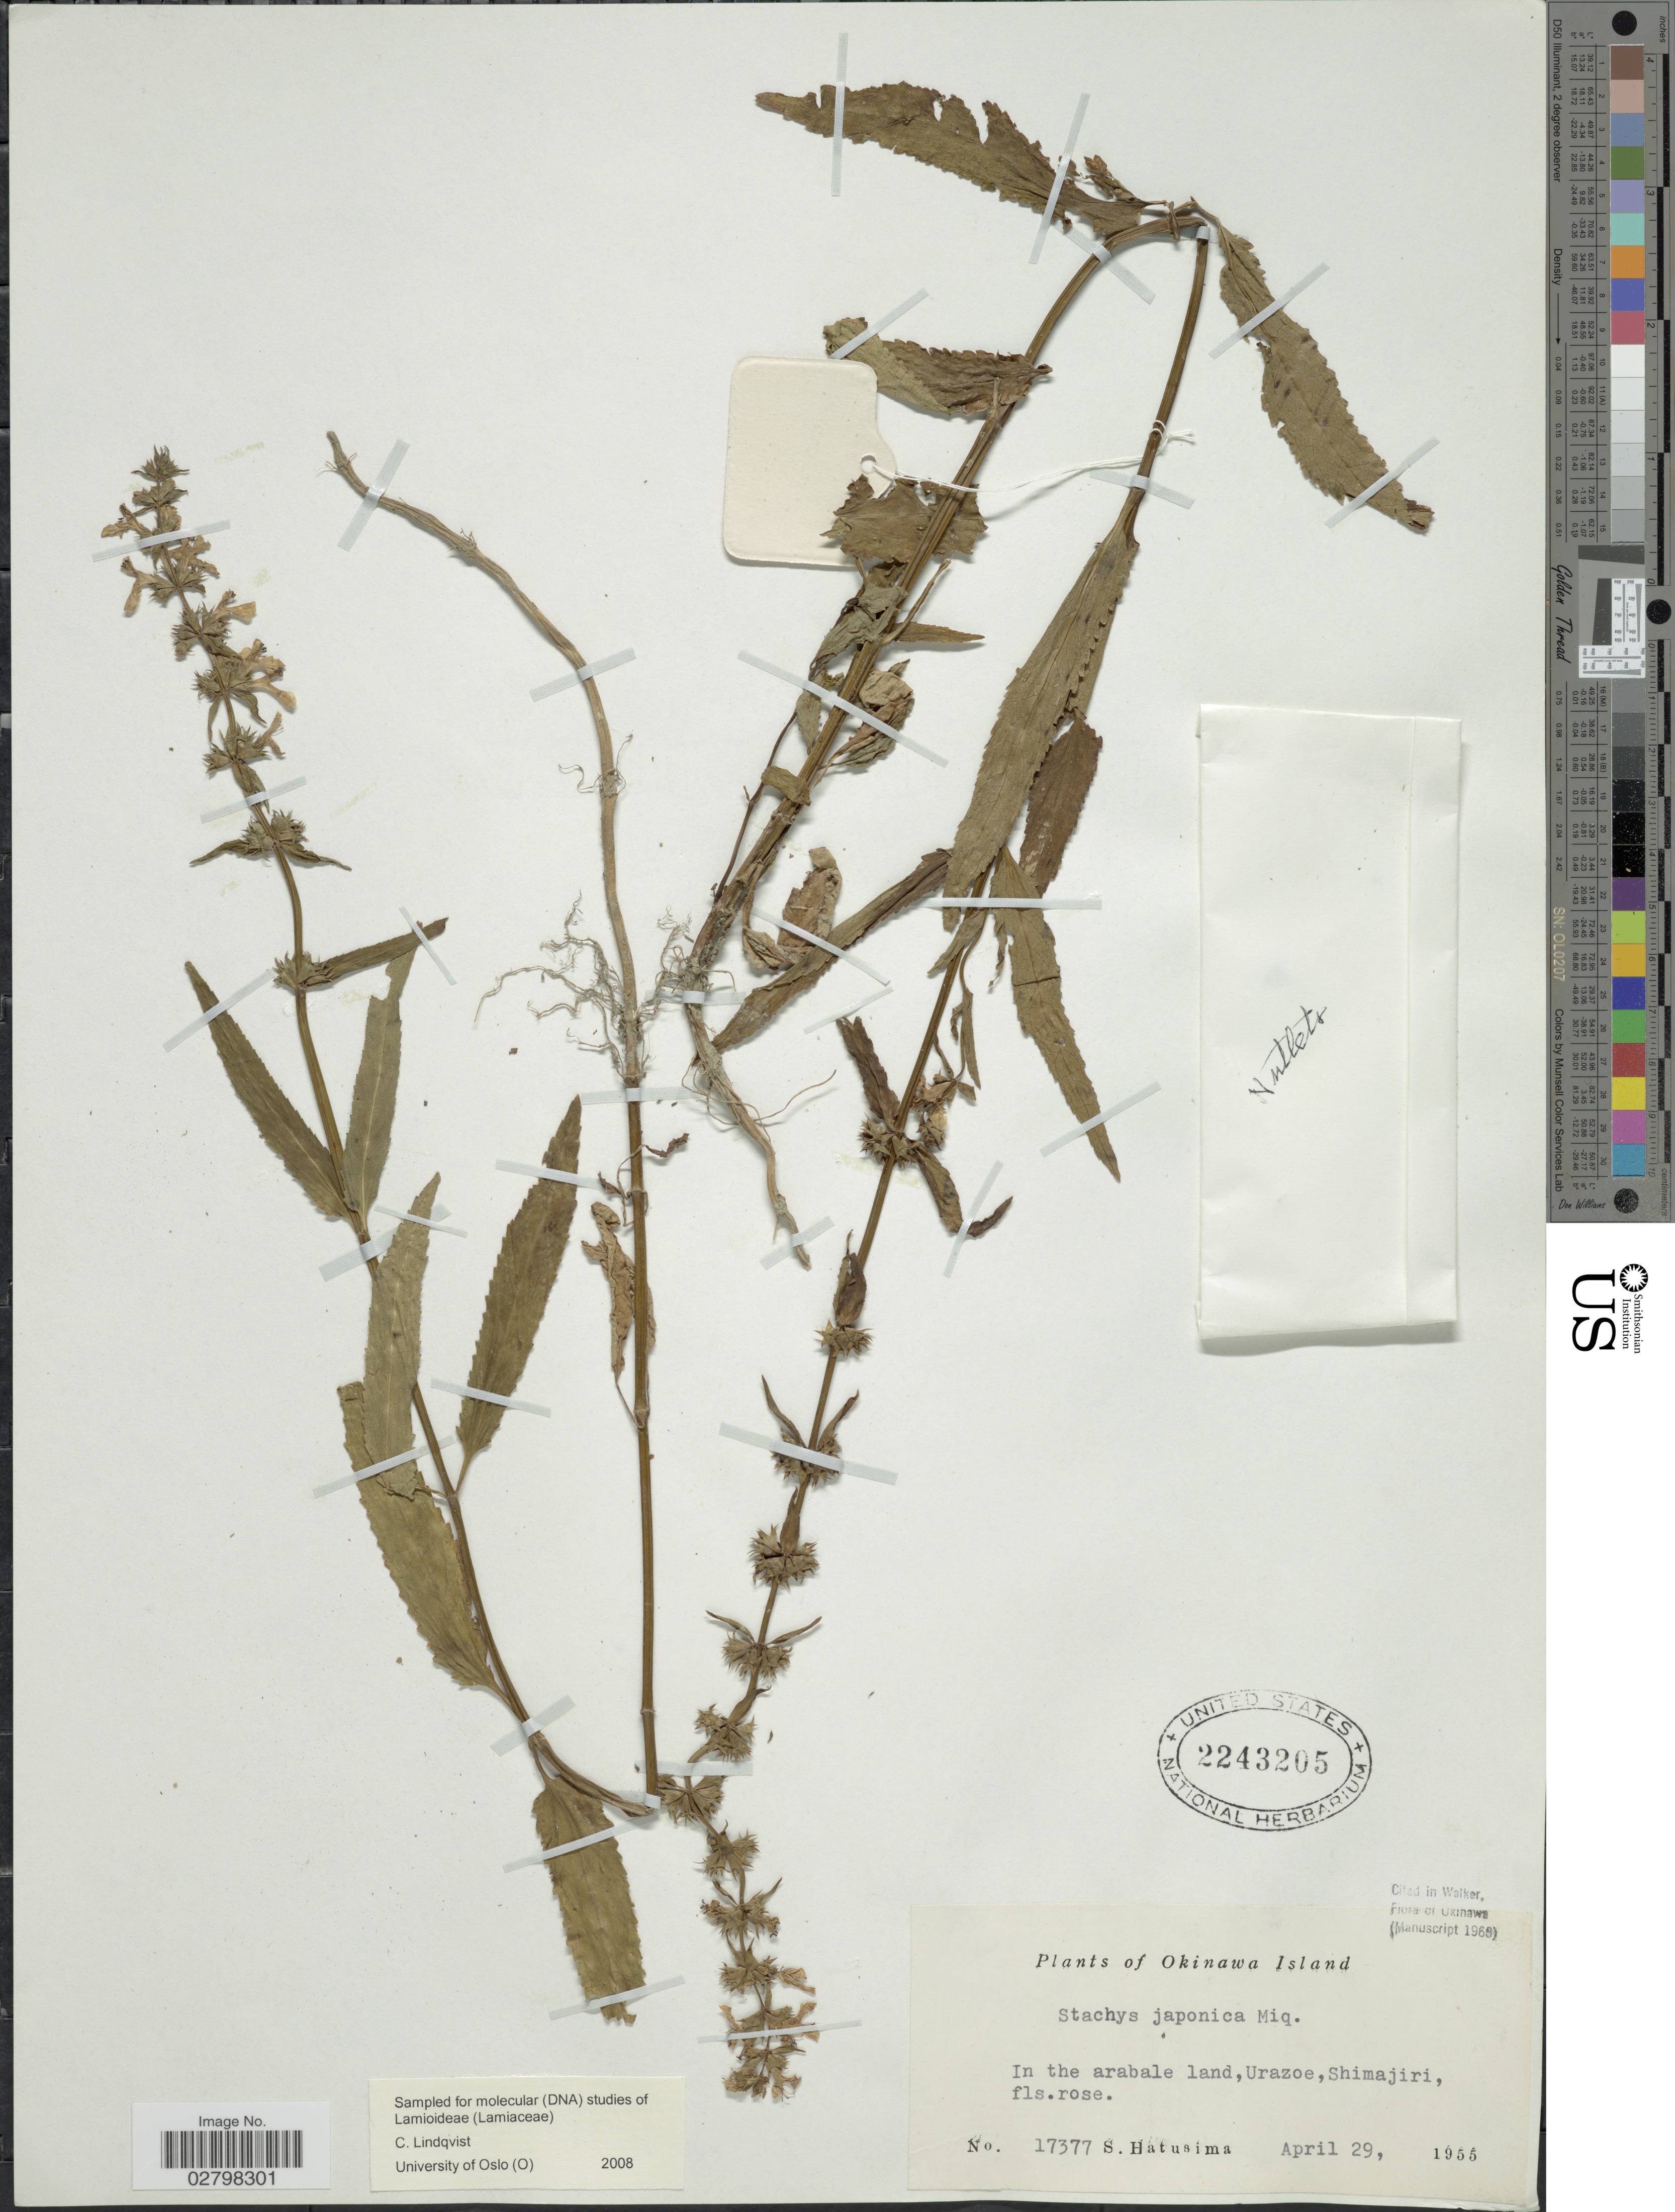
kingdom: Plantae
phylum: Tracheophyta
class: Magnoliopsida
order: Lamiales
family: Lamiaceae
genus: Stachys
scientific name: Stachys japonica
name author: Miq.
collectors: S. Hatusima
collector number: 17377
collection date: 1955-04-29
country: Japan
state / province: Okinawa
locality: Okinawa Island. In the arabale land, Urazoe, Shimajiri.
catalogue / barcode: US 2243205